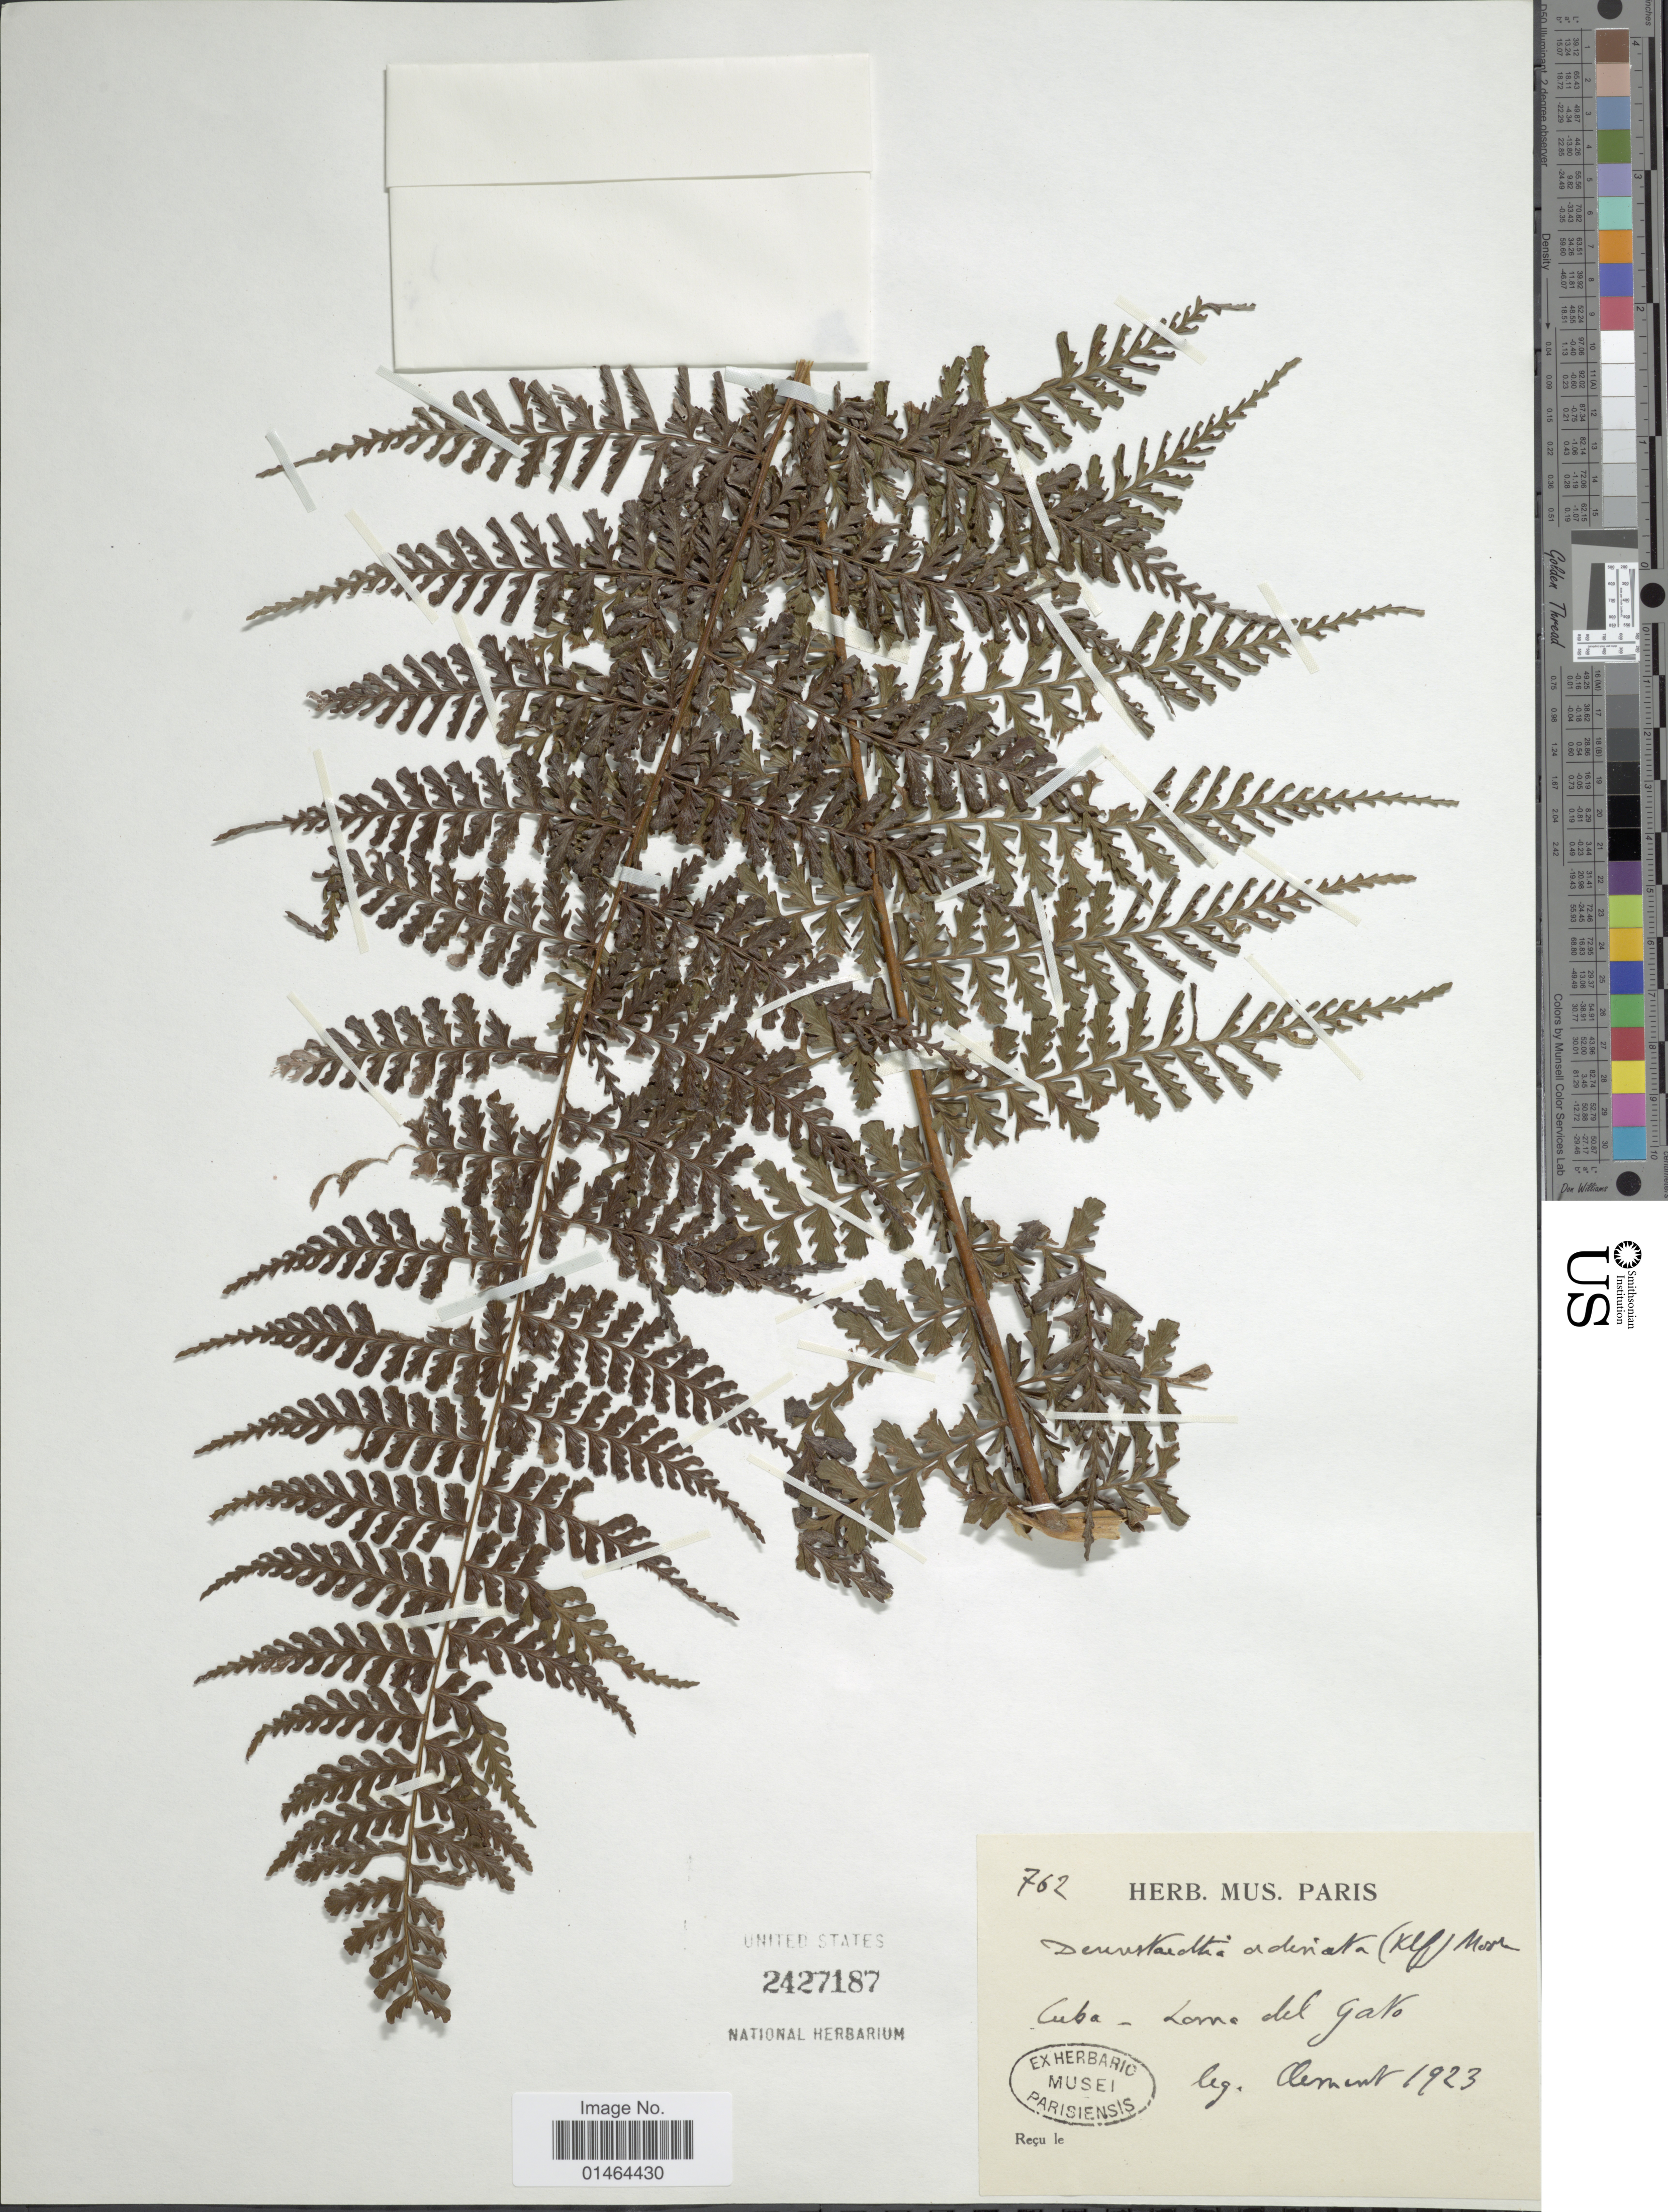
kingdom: Plantae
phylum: Tracheophyta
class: Polypodiopsida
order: Polypodiales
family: Dennstaedtiaceae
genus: Dennstaedtia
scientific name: Dennstaedtia dissecta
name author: (Sw.) T. Moore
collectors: -. Clement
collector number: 762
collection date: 1923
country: Cuba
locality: Loma del Gato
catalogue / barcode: US 2427187